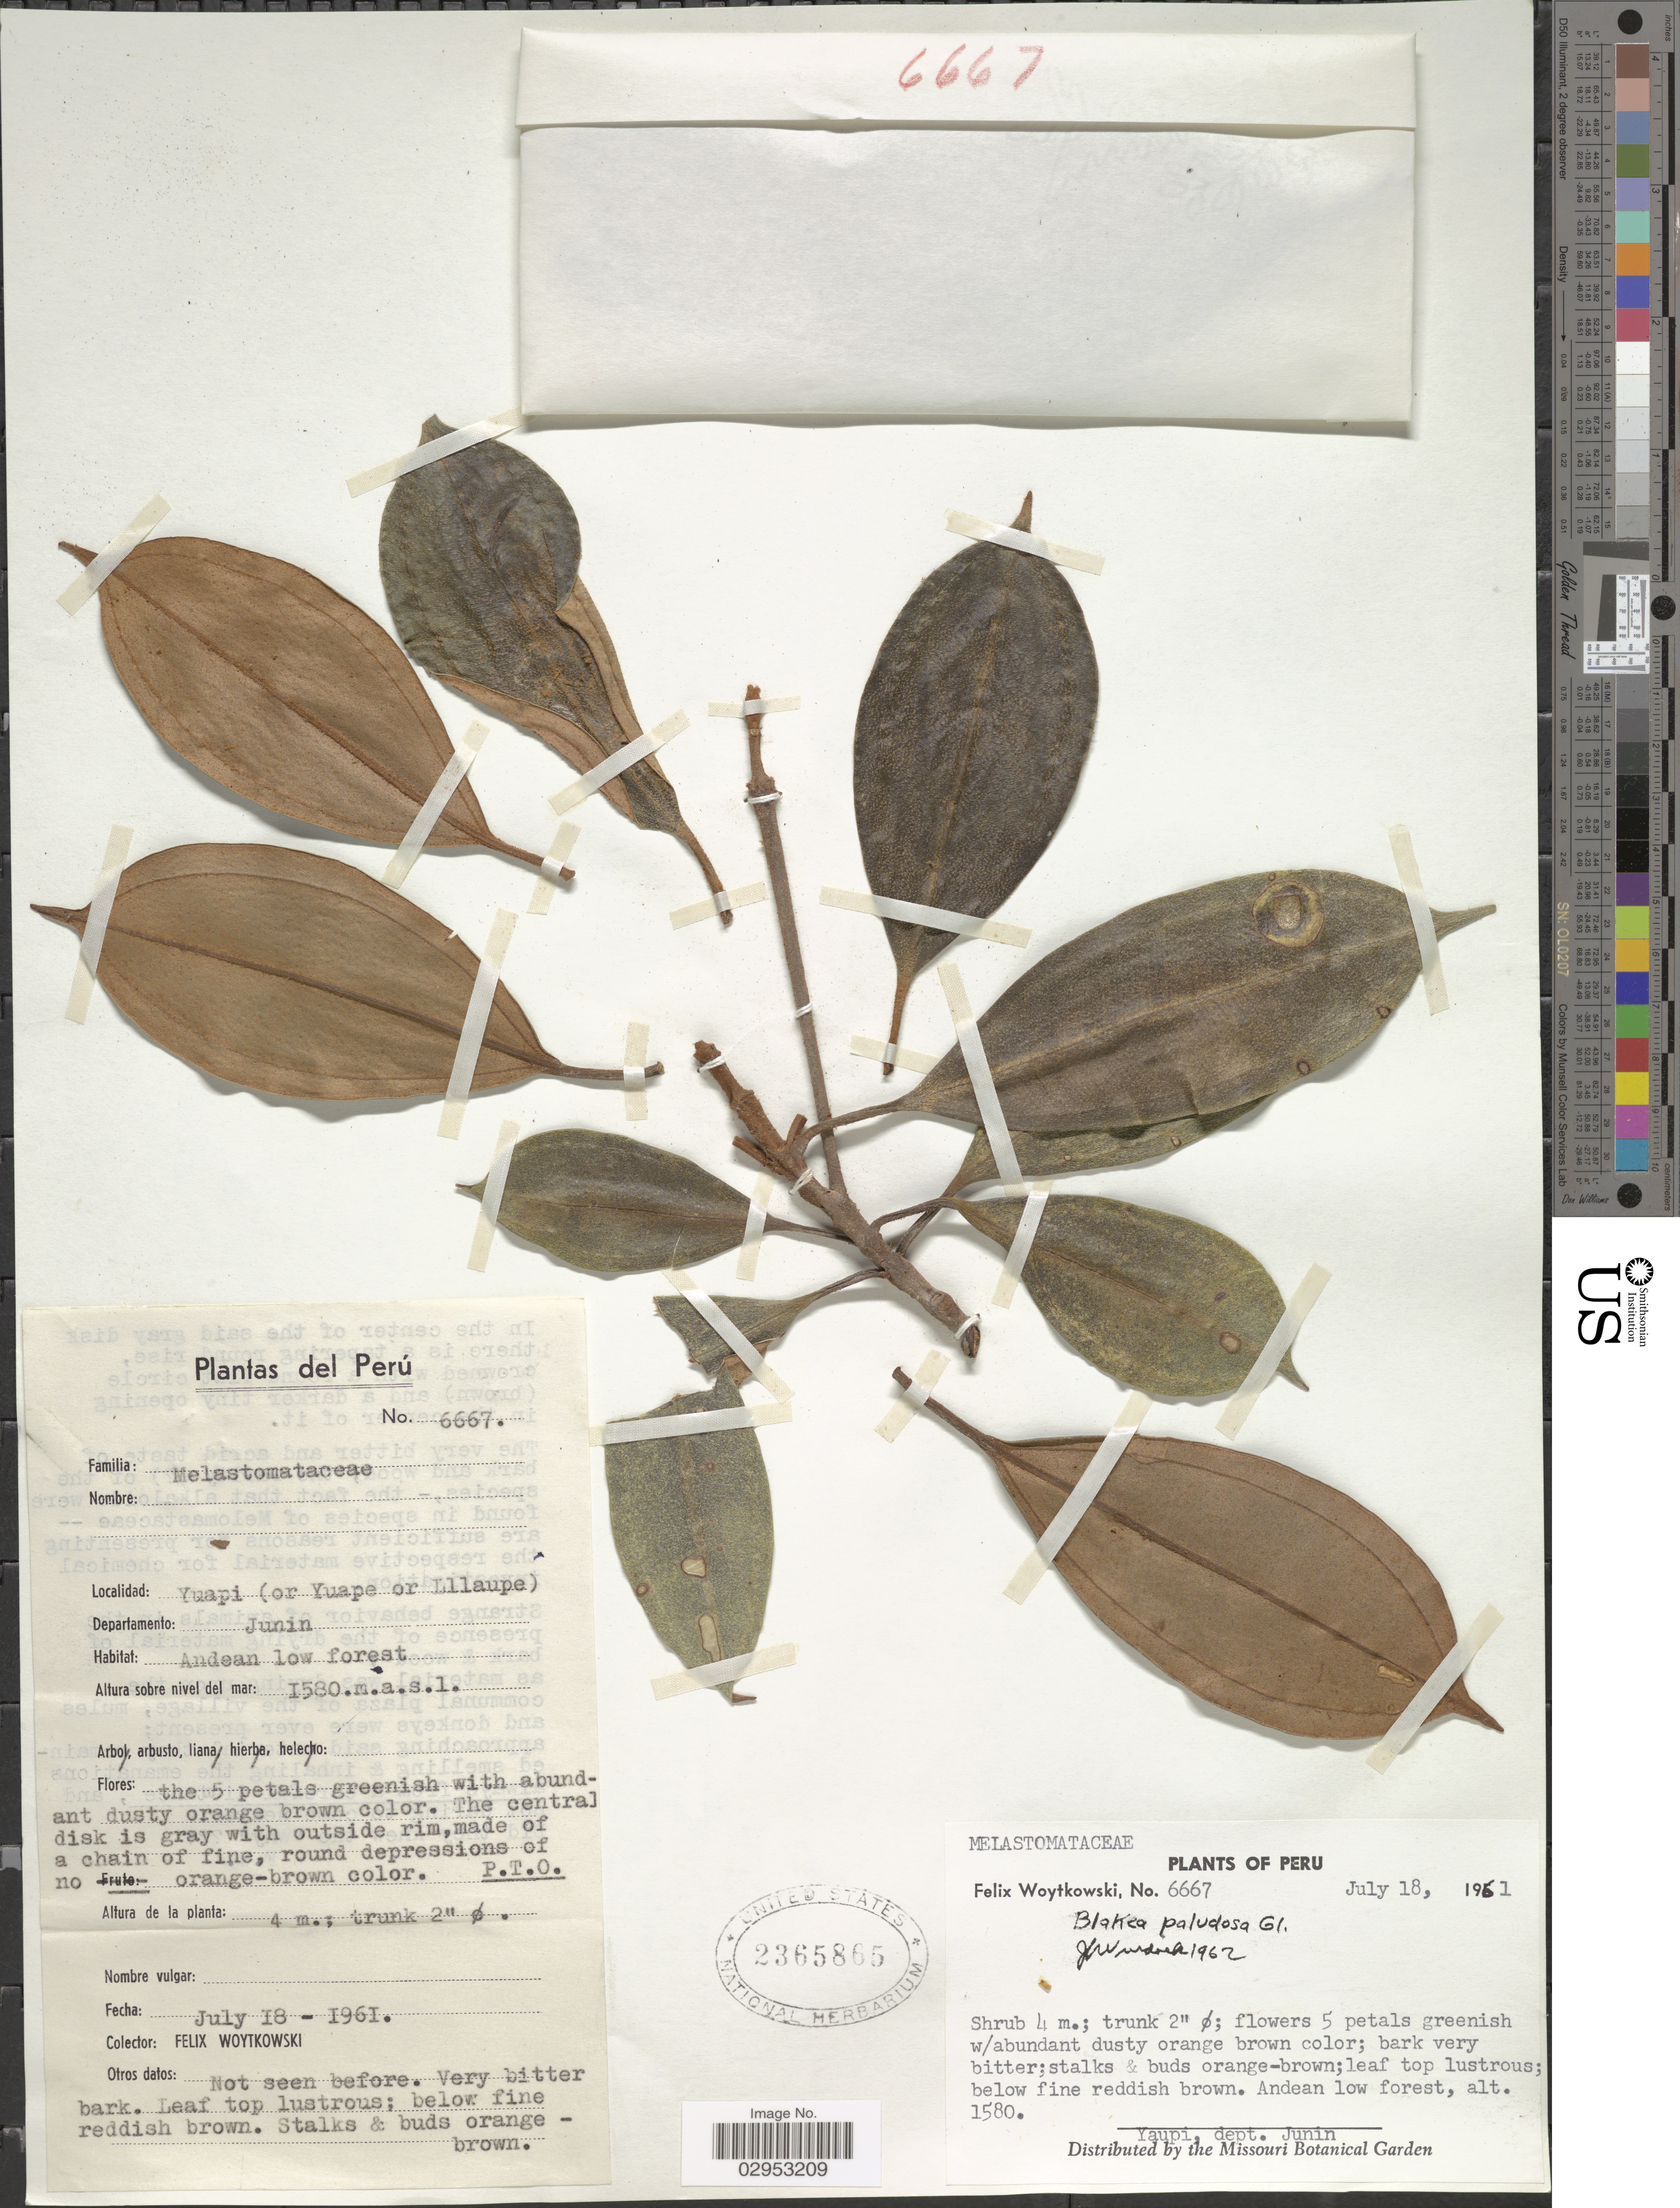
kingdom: Plantae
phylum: Tracheophyta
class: Magnoliopsida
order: Myrtales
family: Melastomataceae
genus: Blakea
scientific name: Blakea paludosa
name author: Gleason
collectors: F. Woytkowski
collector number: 6667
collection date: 1961-07-18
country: Peru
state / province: Junín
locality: Yaupi (or Yuape or Lllaupe). Departamento Junin.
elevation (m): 1580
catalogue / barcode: US 2365865